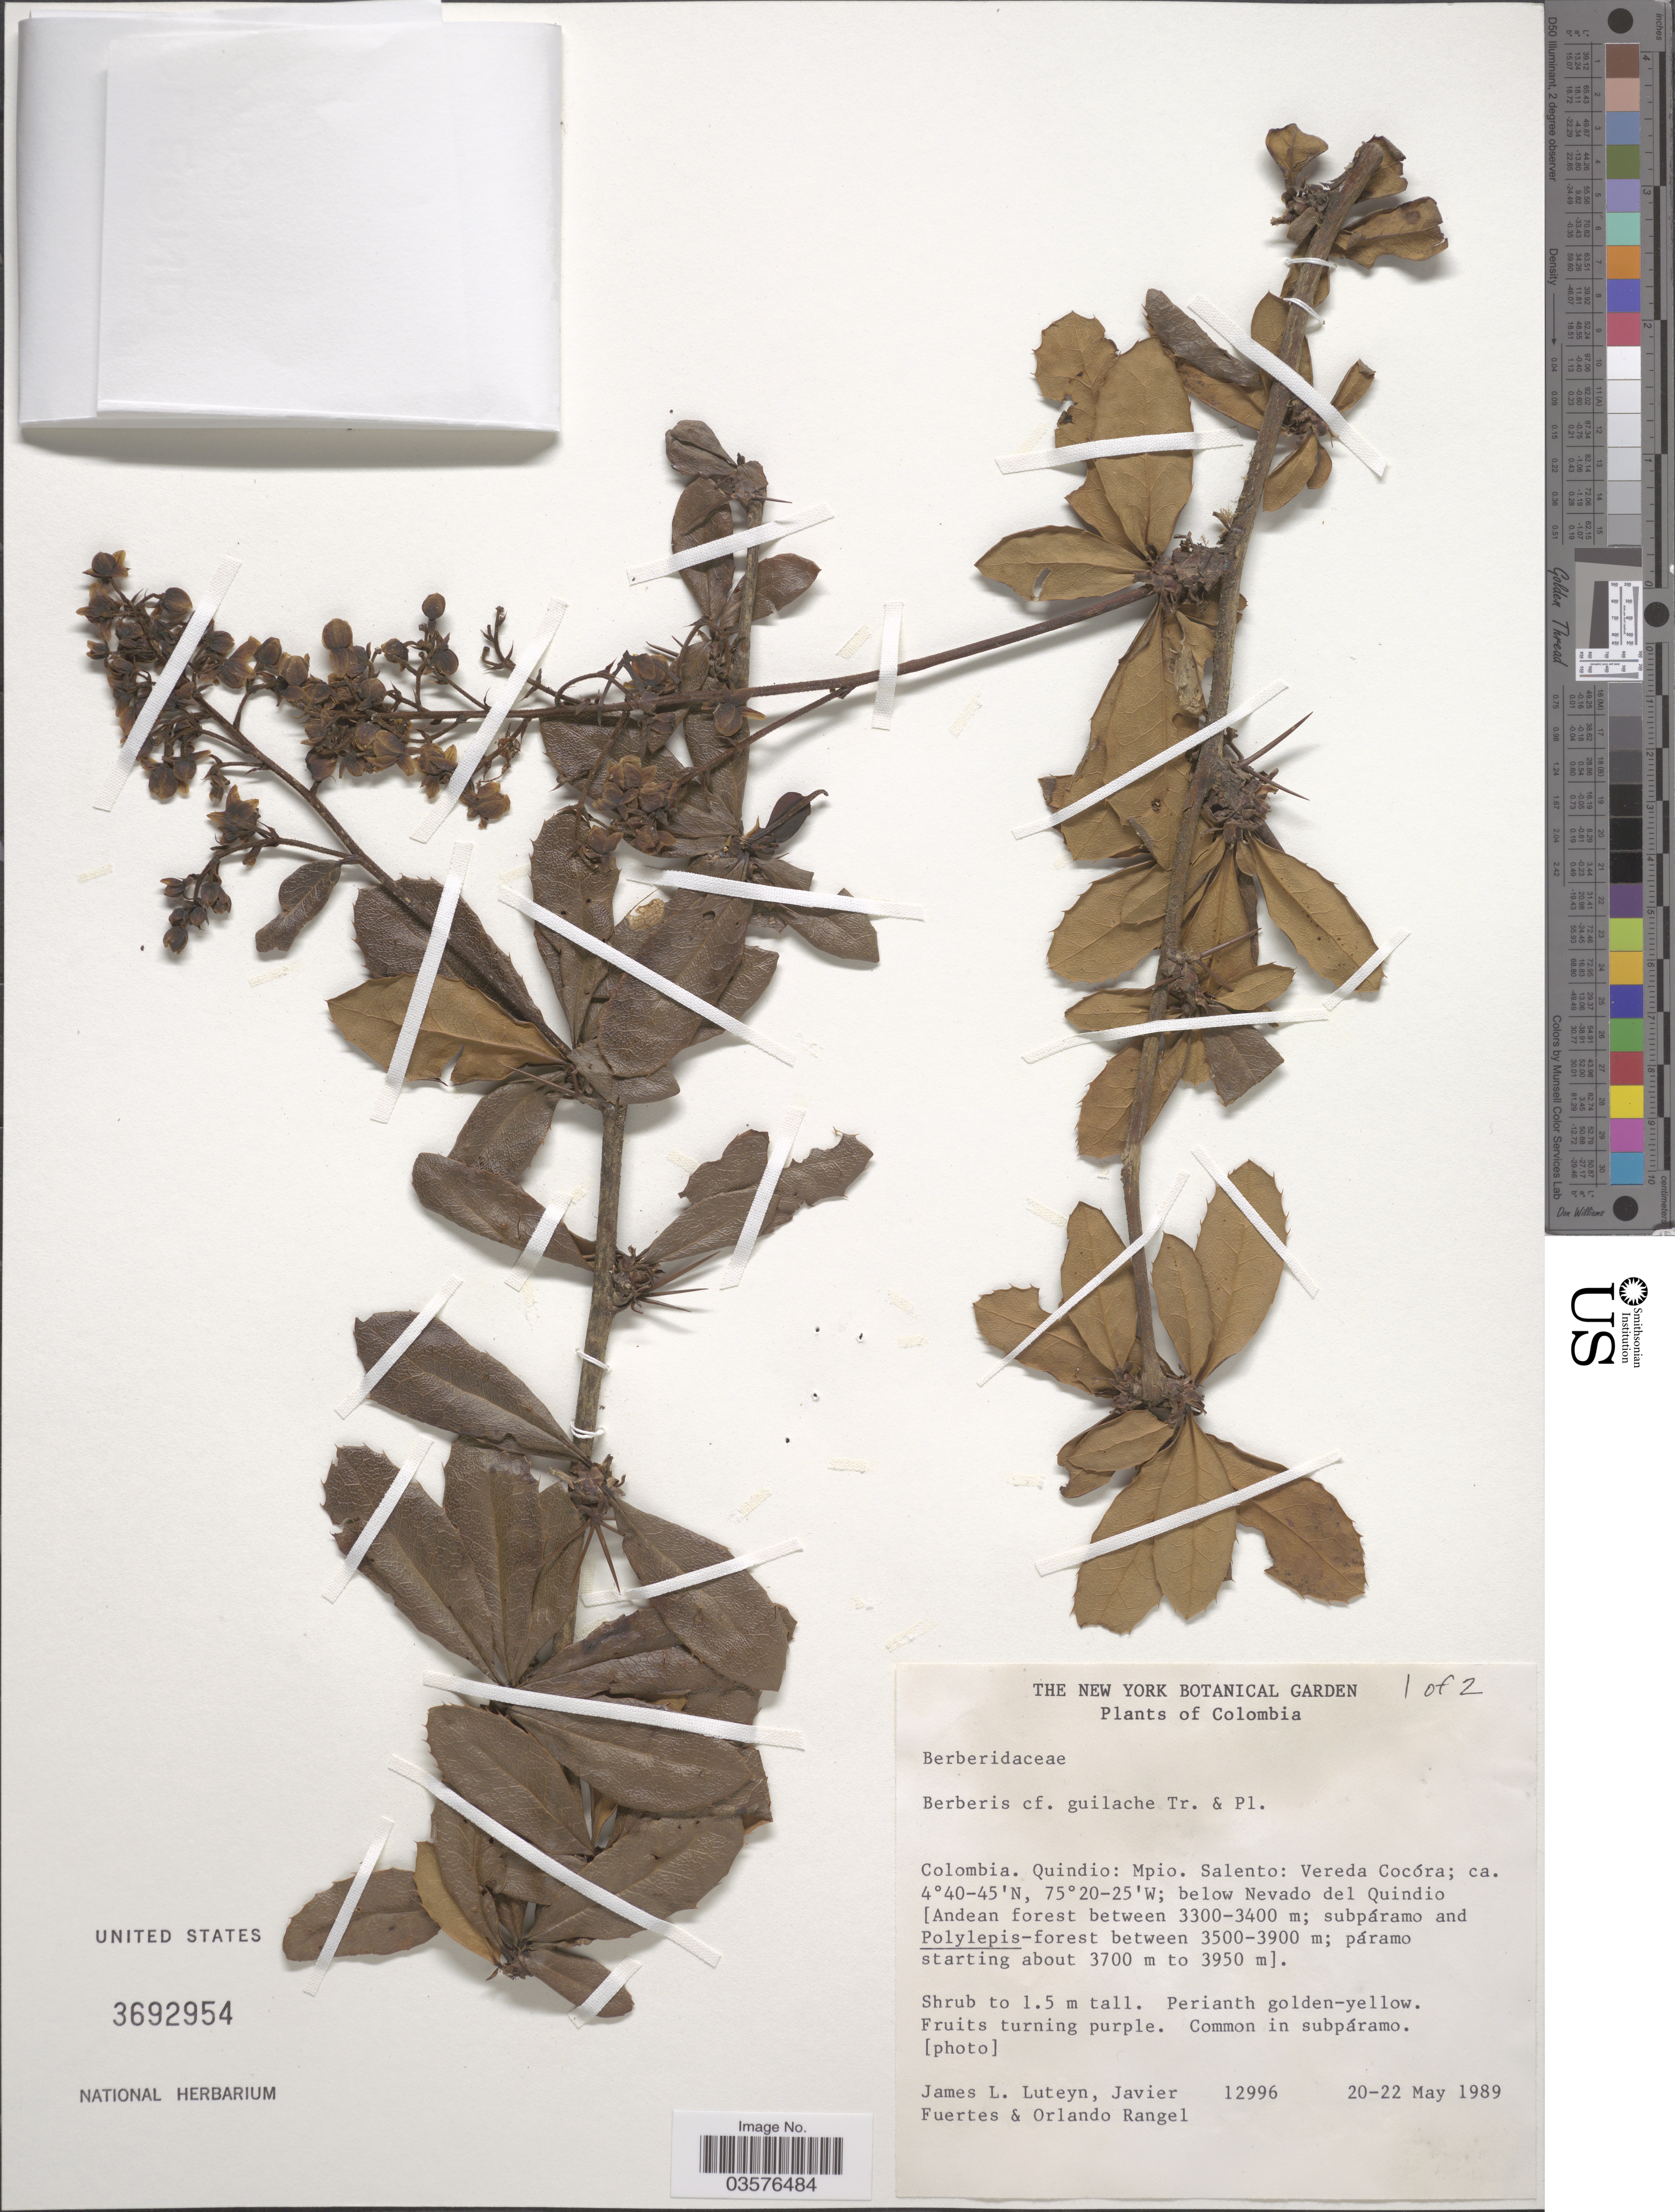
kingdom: Plantae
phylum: Tracheophyta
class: Magnoliopsida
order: Ranunculales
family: Berberidaceae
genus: Berberis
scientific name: Berberis guilache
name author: Triana & Planch.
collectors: J. L. Luteyn, J. Fuertes & O. Rangel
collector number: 12996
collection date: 1989-05-20/1989-05-22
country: Colombia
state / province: Quindío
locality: Mpio. Salento: Vereda Cocóra; below Nevado del Quindio [Andean forest].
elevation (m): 3300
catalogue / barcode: US 3692954